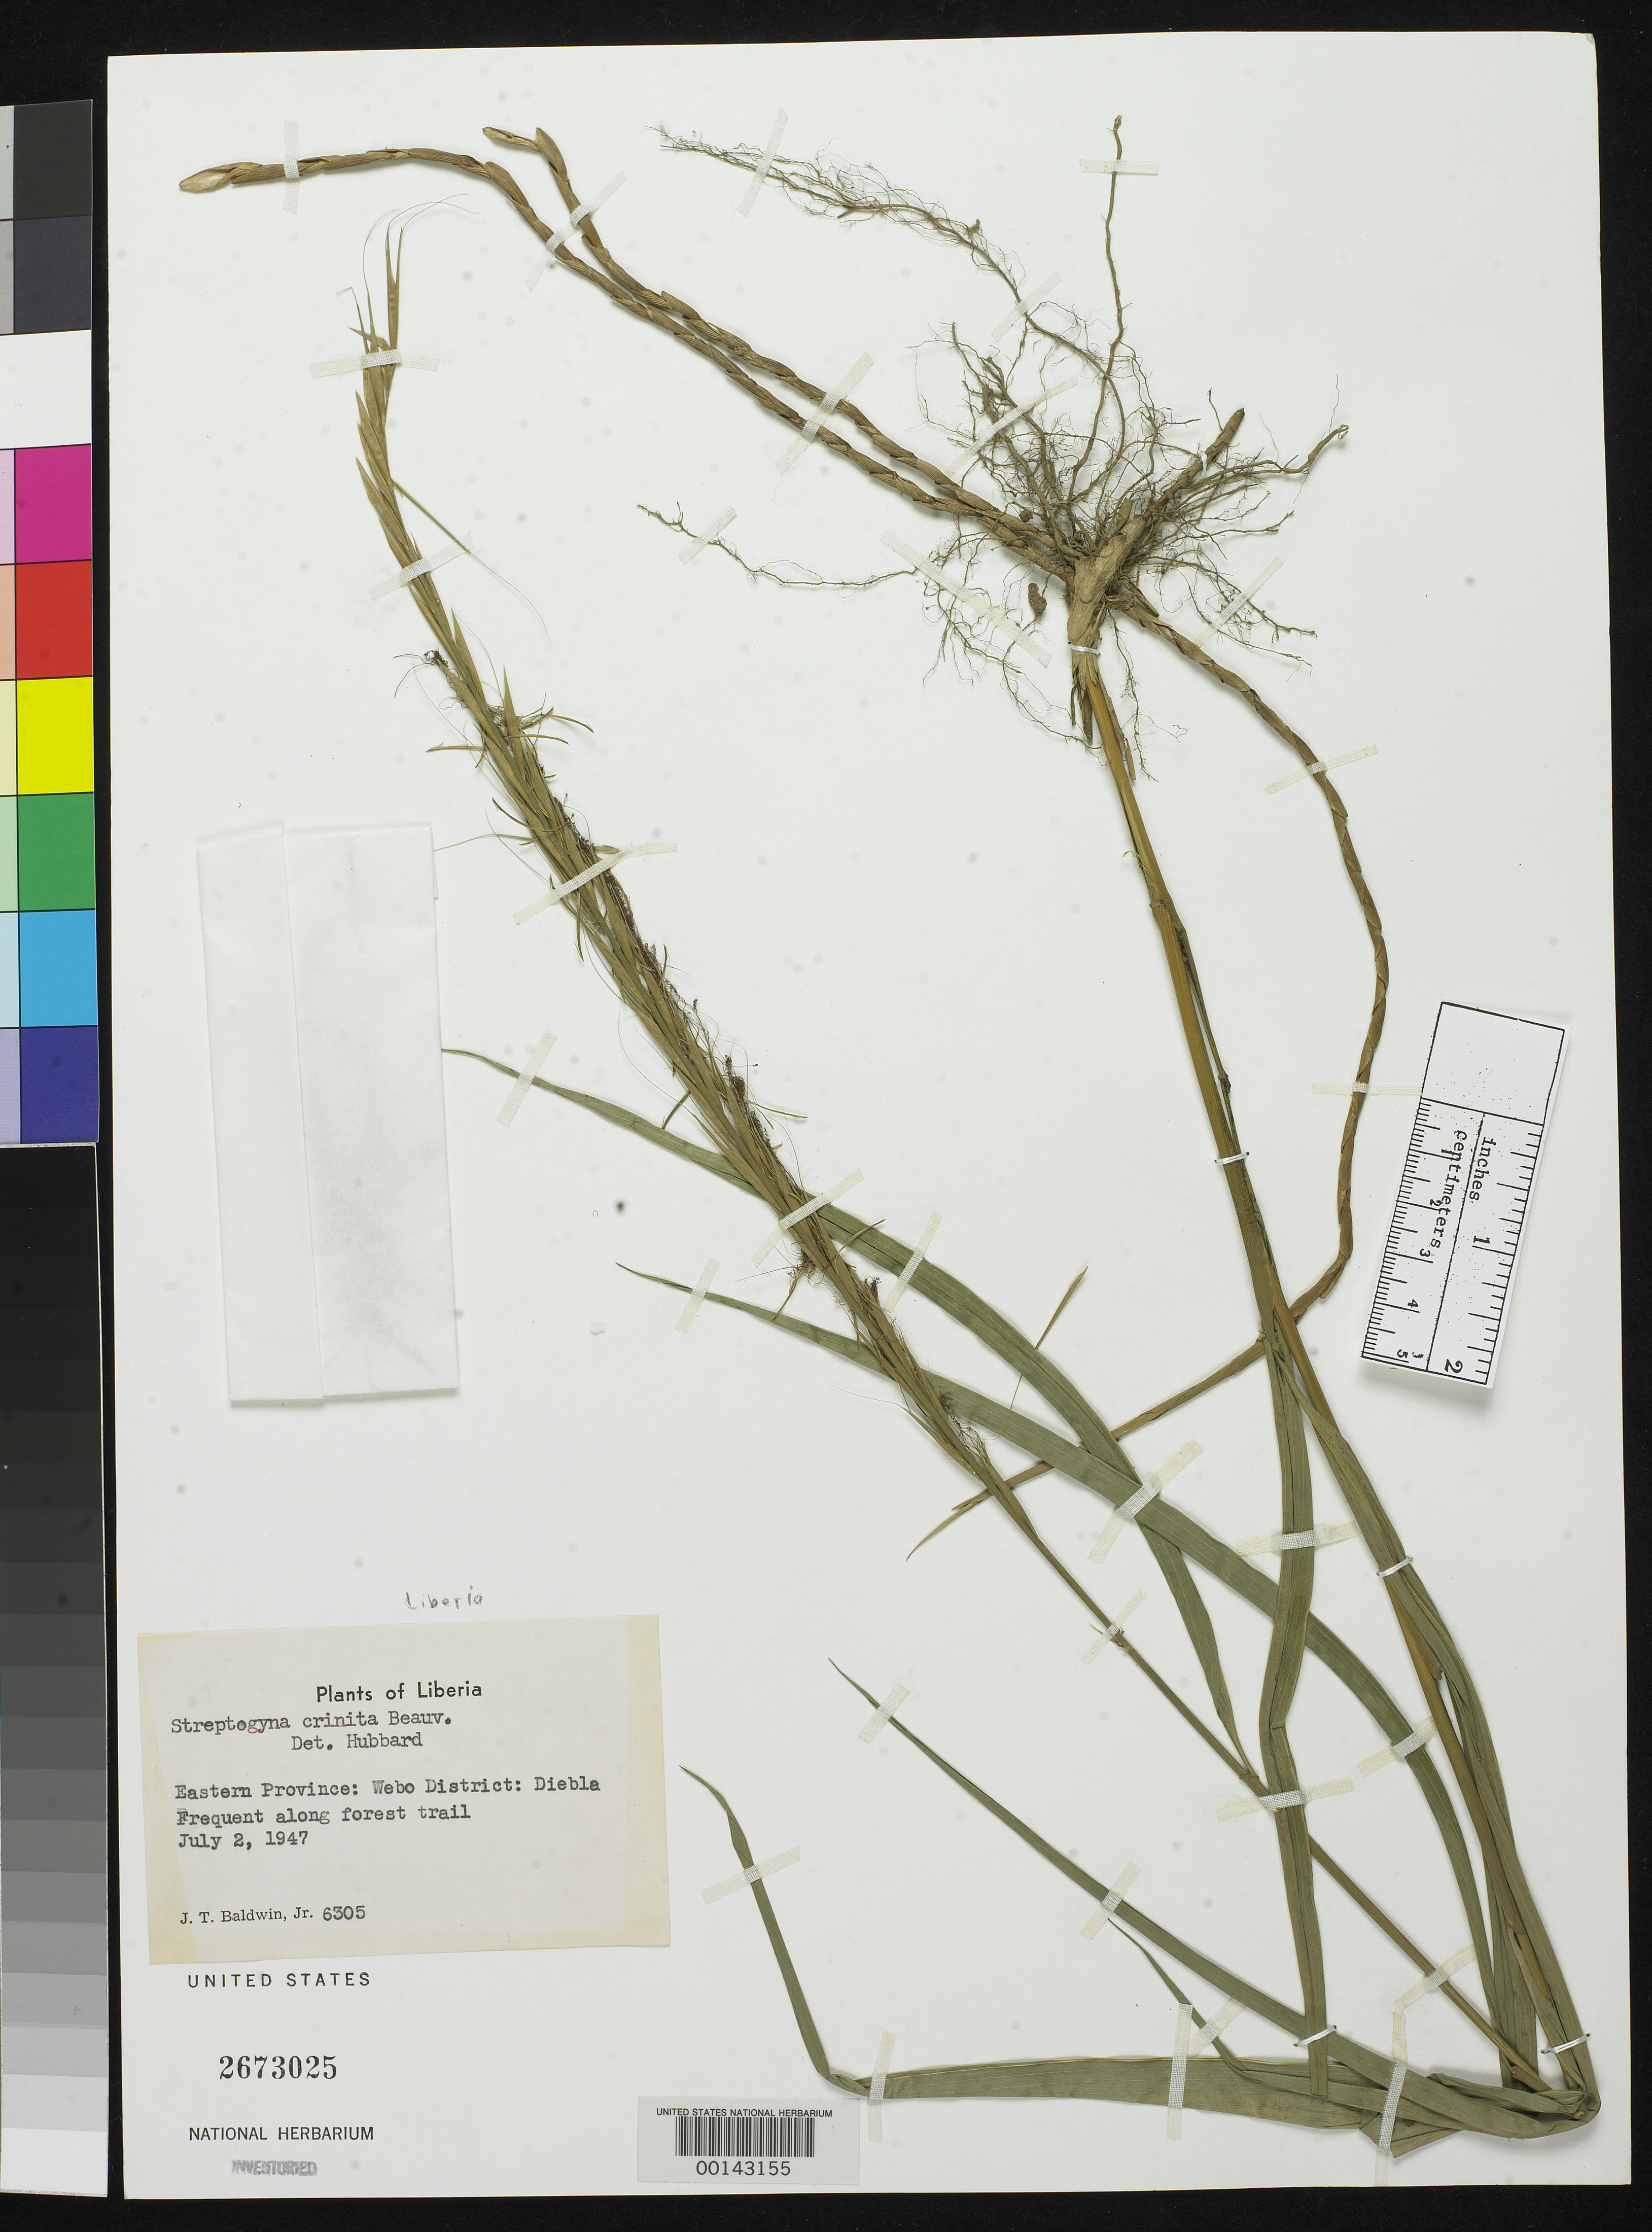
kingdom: Plantae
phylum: Tracheophyta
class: Liliopsida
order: Poales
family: Poaceae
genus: Streptogyna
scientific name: Streptogyna crinita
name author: P. Beauv.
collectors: J. T. Baldwin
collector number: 6305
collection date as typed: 02 Jul 1947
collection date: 1947-07-02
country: Liberia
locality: Webo, diebla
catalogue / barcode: US 2673025